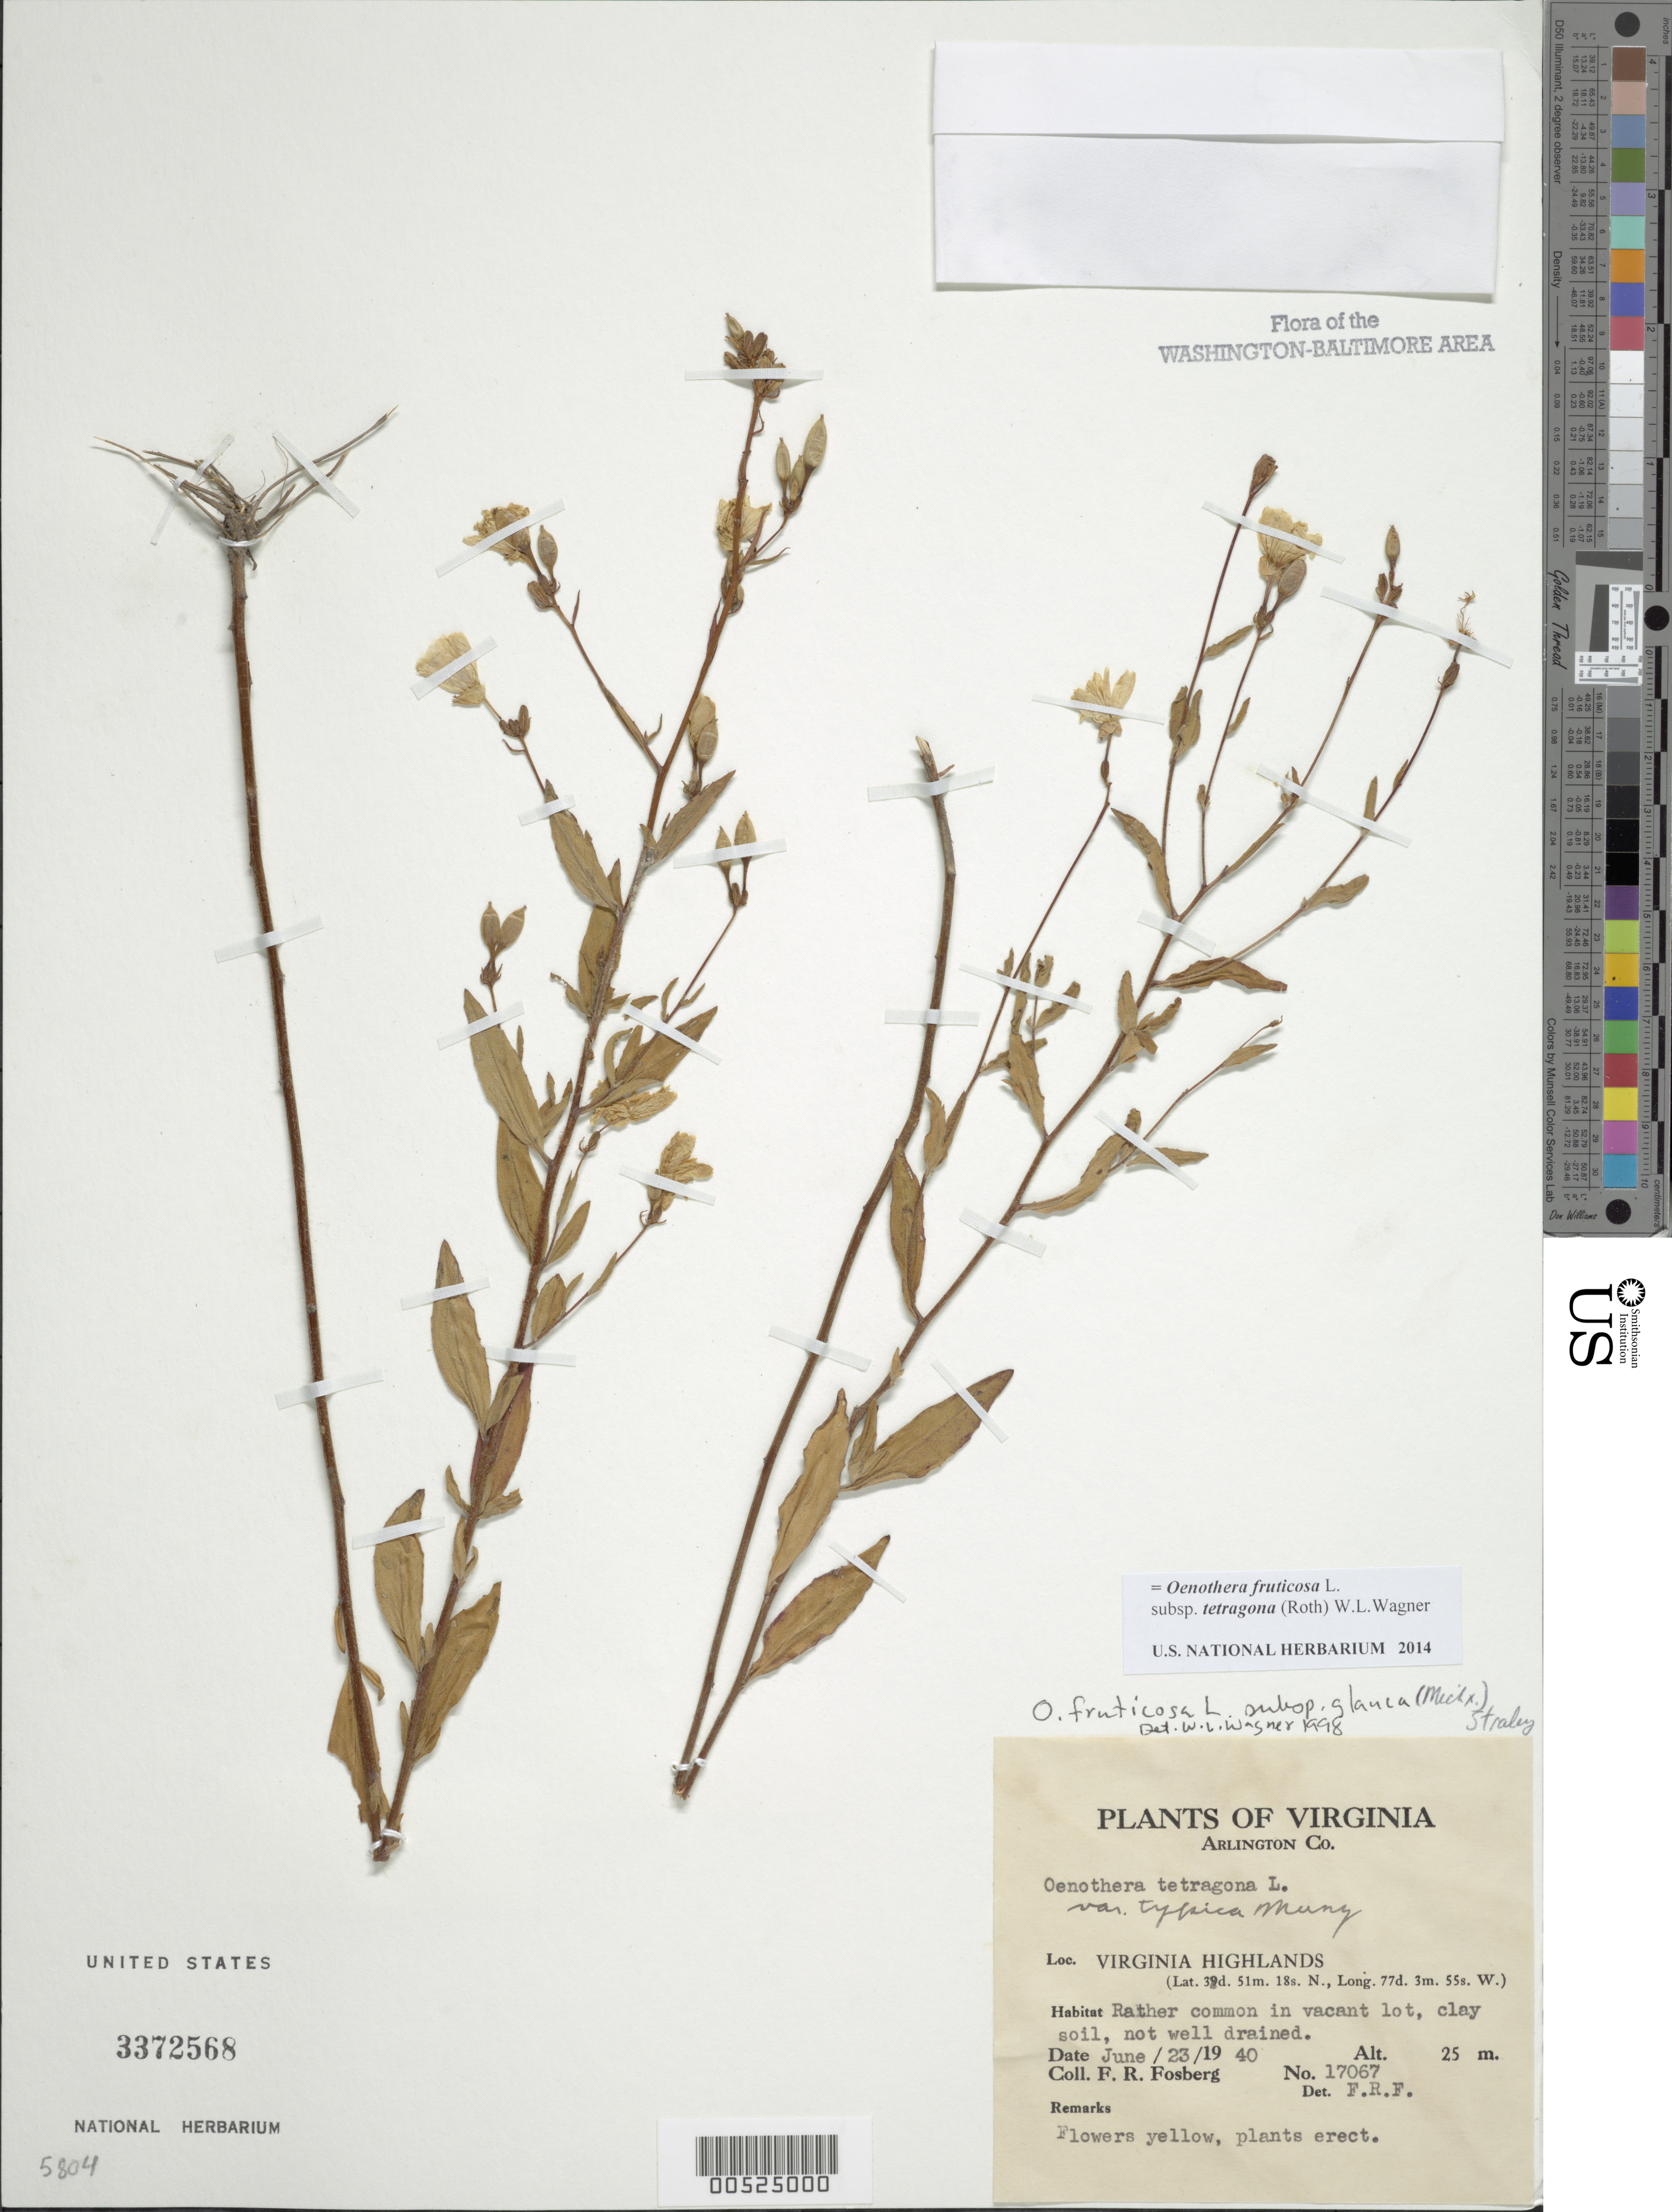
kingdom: Plantae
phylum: Tracheophyta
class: Magnoliopsida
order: Myrtales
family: Onagraceae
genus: Oenothera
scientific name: Oenothera fruticosa subsp. tetragona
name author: (Roth) W.L. Wagner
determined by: Wagner, W. L., (BOT), Smithsonian Institution - National Museum of Natural History (UNITED STATES)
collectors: F. R. Fosberg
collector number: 17067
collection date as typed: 23 Jun 1940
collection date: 1940-06-23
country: United States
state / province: Virginia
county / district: Arlington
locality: Virginia Highlands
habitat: Rather common in vacant lot, clay soil, not well drained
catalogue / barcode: US 3372568